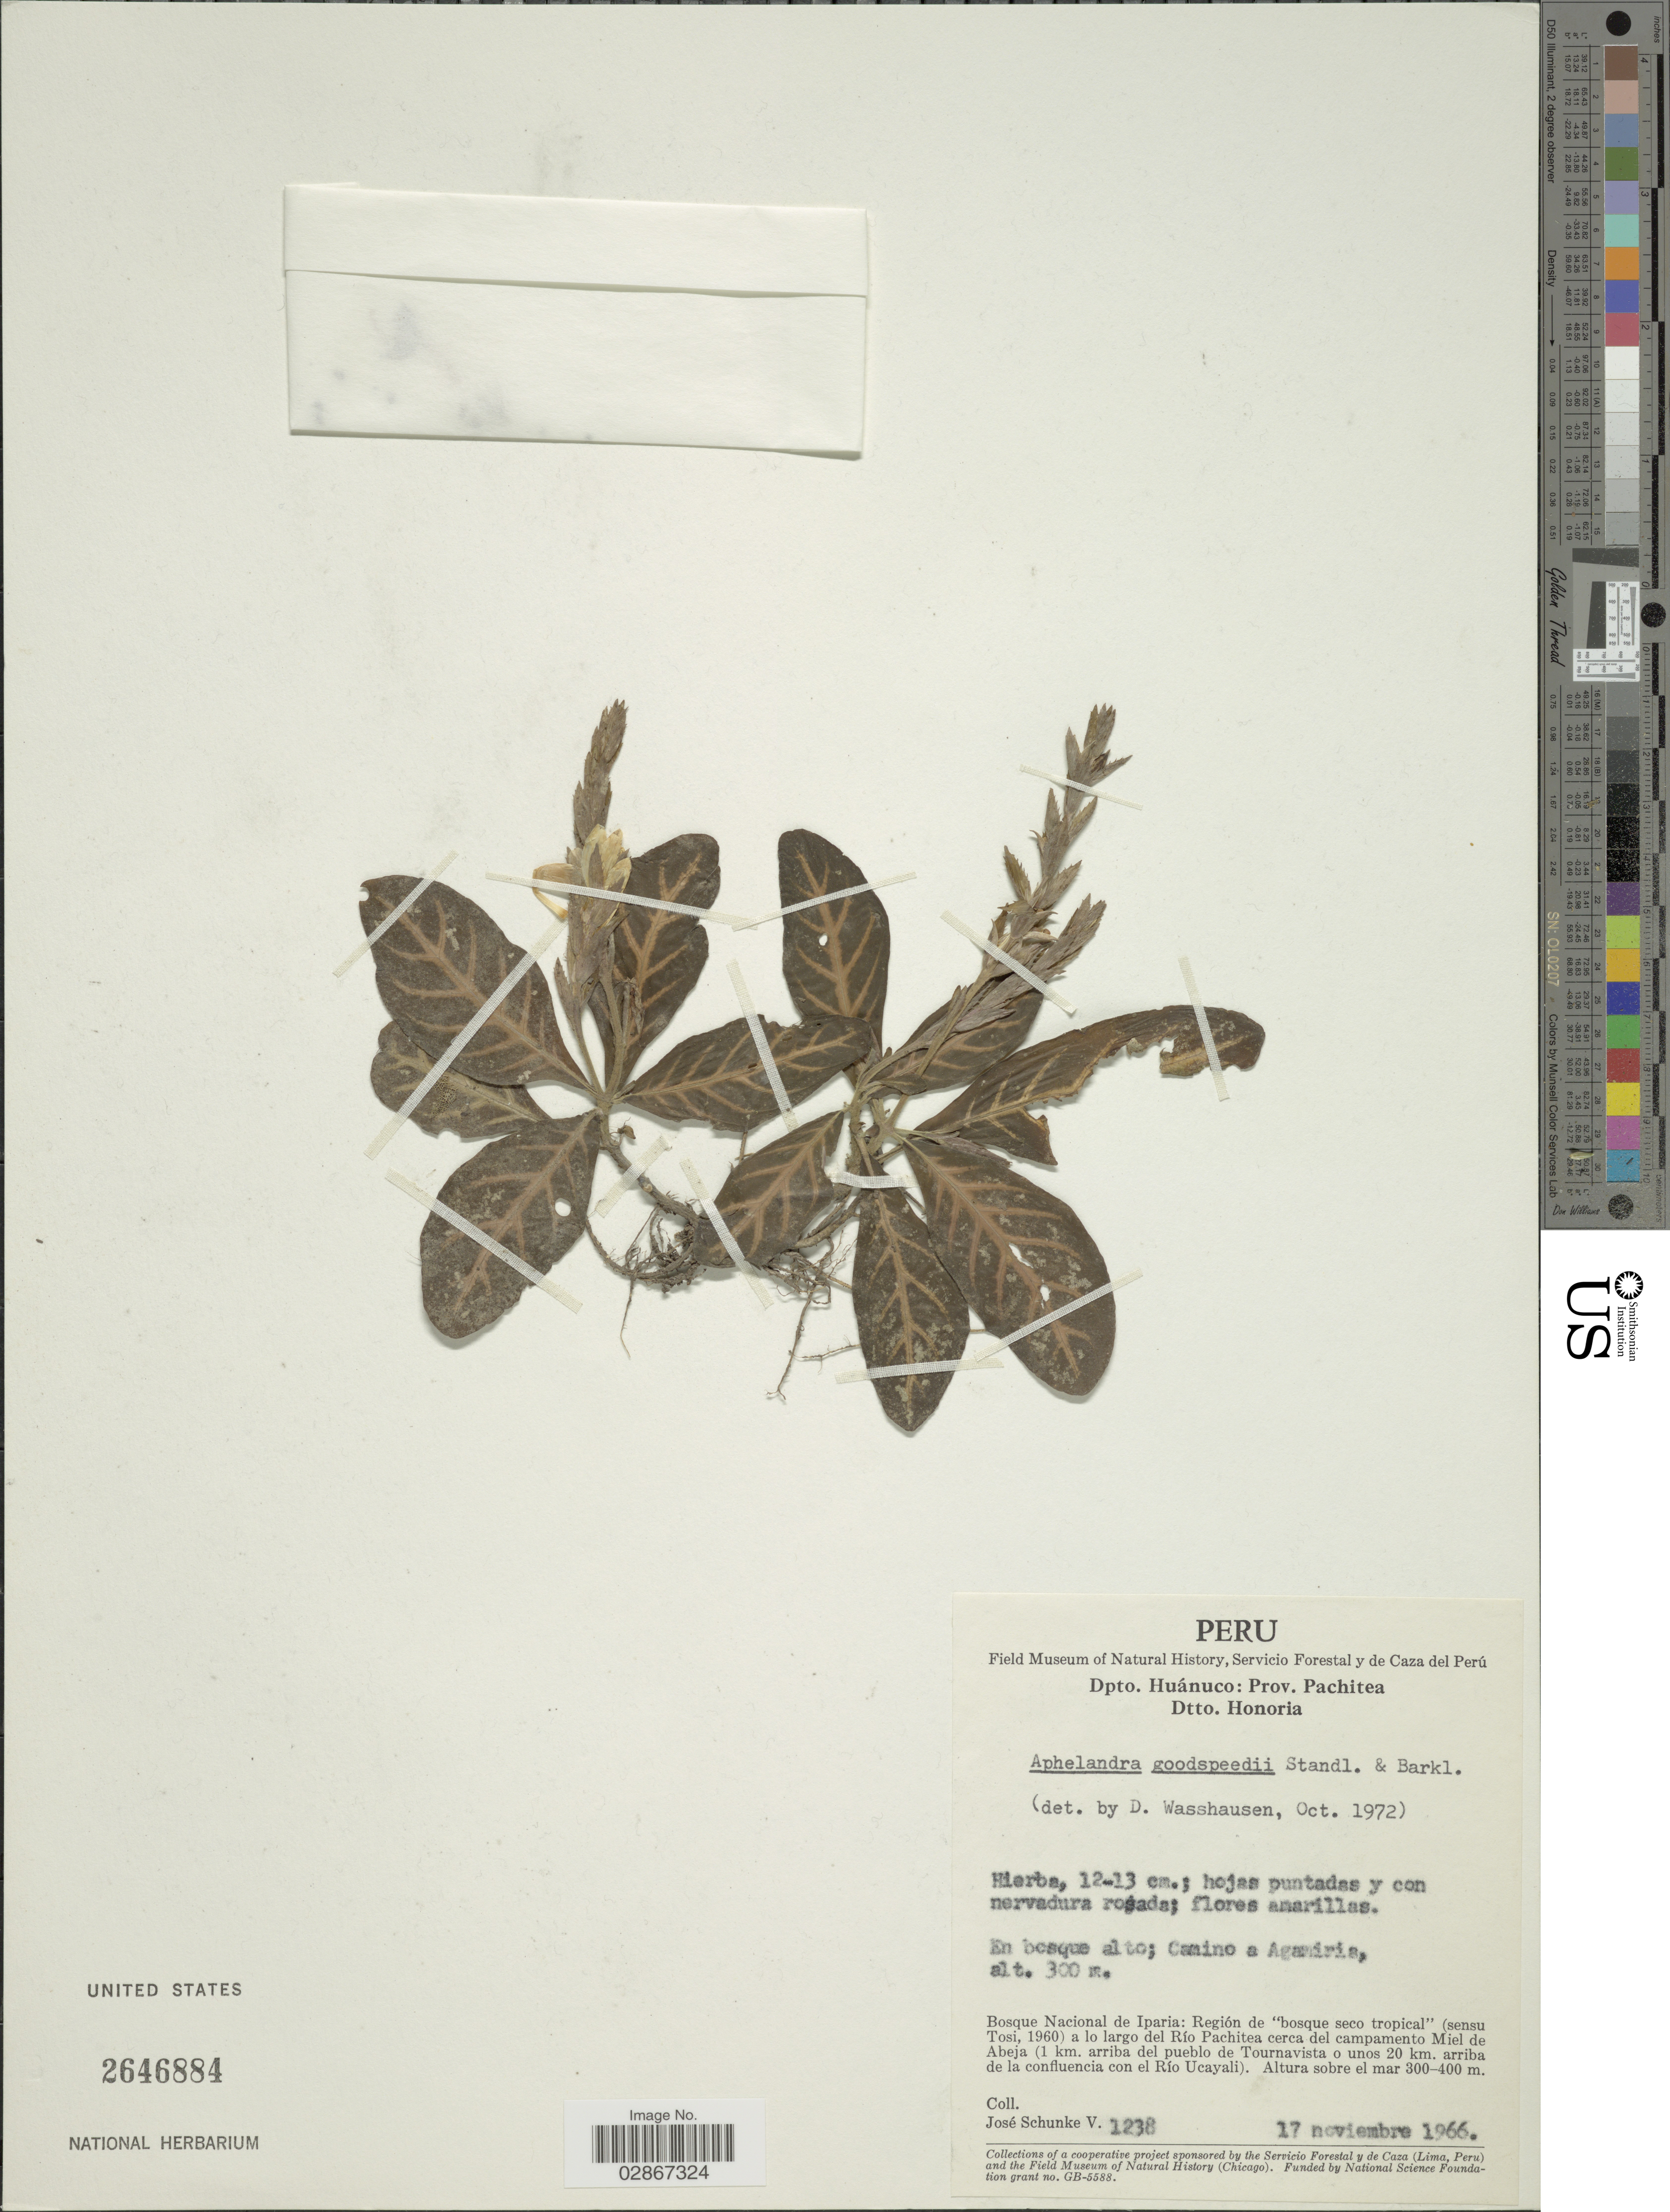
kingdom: Plantae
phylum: Tracheophyta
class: Magnoliopsida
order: Lamiales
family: Acanthaceae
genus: Aphelandra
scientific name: Aphelandra maculata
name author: (Tafalla ex Nees) Voss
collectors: J. Schunke Vigo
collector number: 1238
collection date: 1966-11-17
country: Peru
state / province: Huánuco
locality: Camino a Ayamiría, Bosque Nacional de Iparia: Región de "bosque seco tropical" (sensu Tosi, 1960) a lo largo del Río Pachitea cerca del campamento Miel de Abeja (1 km. arriba del pueblo de Tournavista o unos 20 km. arriba de la confluencia con el Río Ucayali), Dtto. Honoria, Prov. Pachitea, Dpto: Huánuco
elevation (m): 300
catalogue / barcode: US 2646884